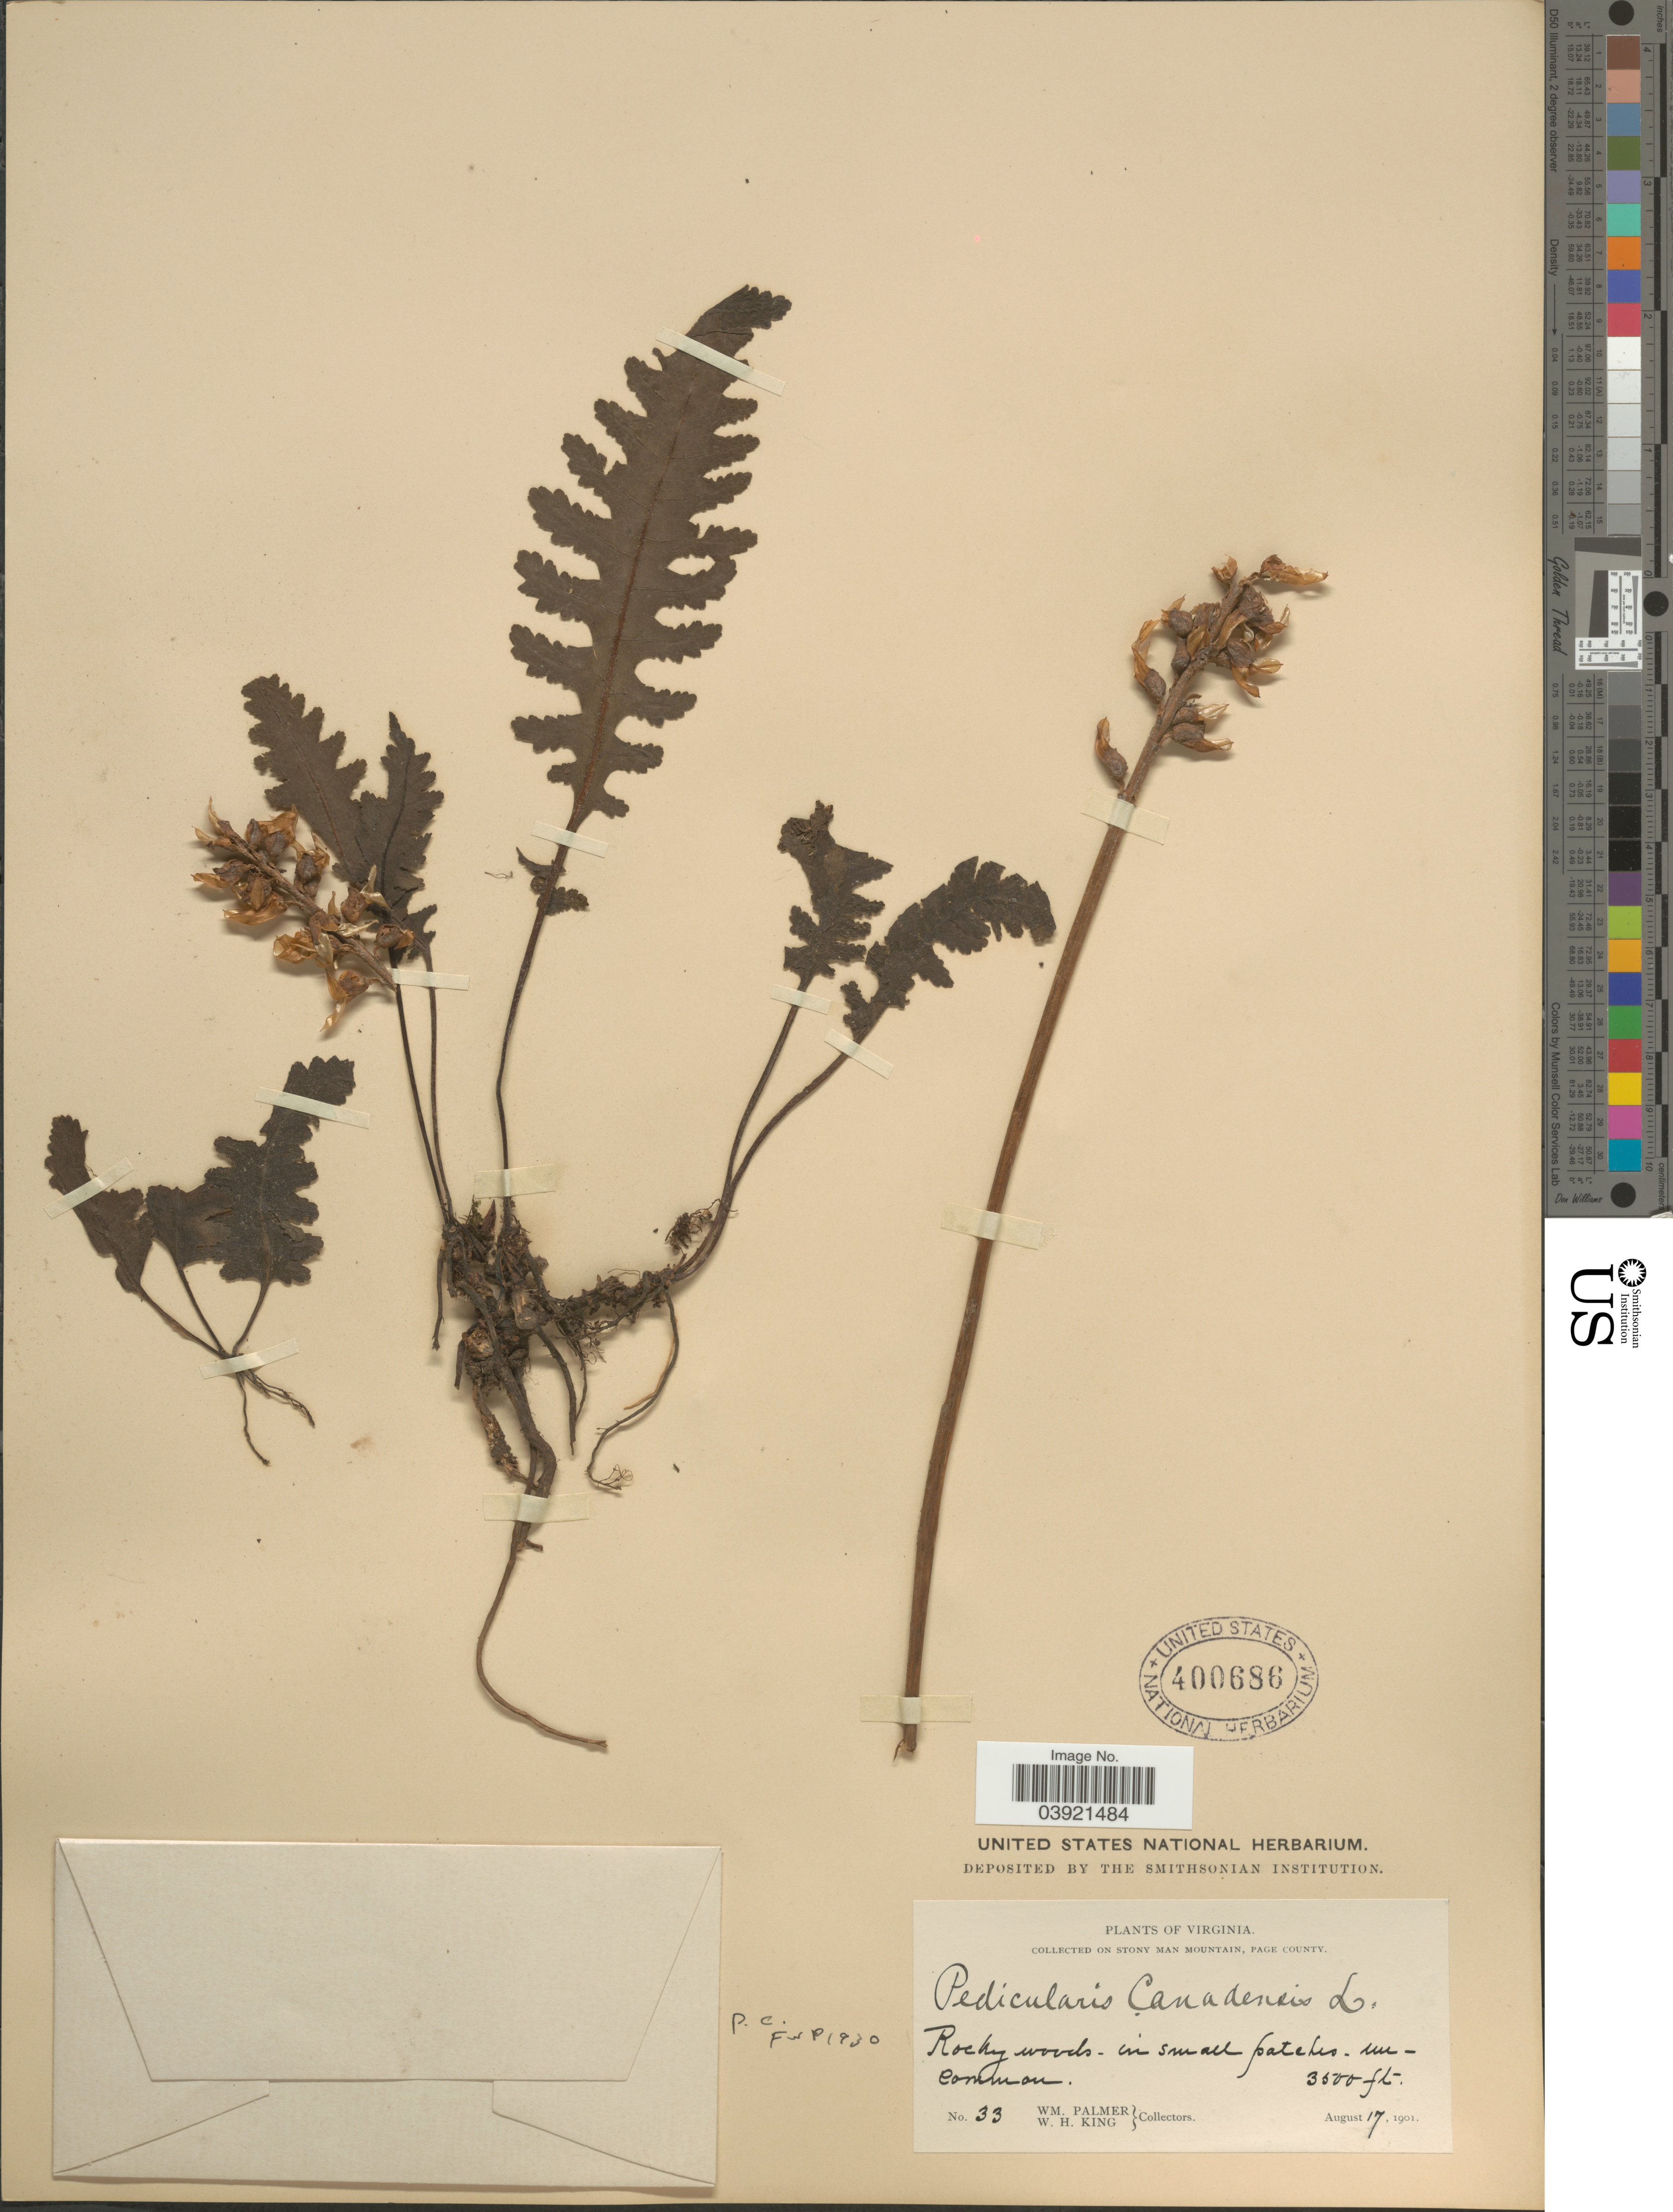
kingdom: Plantae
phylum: Tracheophyta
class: Magnoliopsida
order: Lamiales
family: Orobanchaceae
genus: Pedicularis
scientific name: Pedicularis canadensis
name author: L.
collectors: W. Palmer & W. H. King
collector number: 33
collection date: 1901-08-17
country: United States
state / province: Virginia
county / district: Page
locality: On Stony Man Mountain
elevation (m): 1067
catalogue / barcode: US 400686